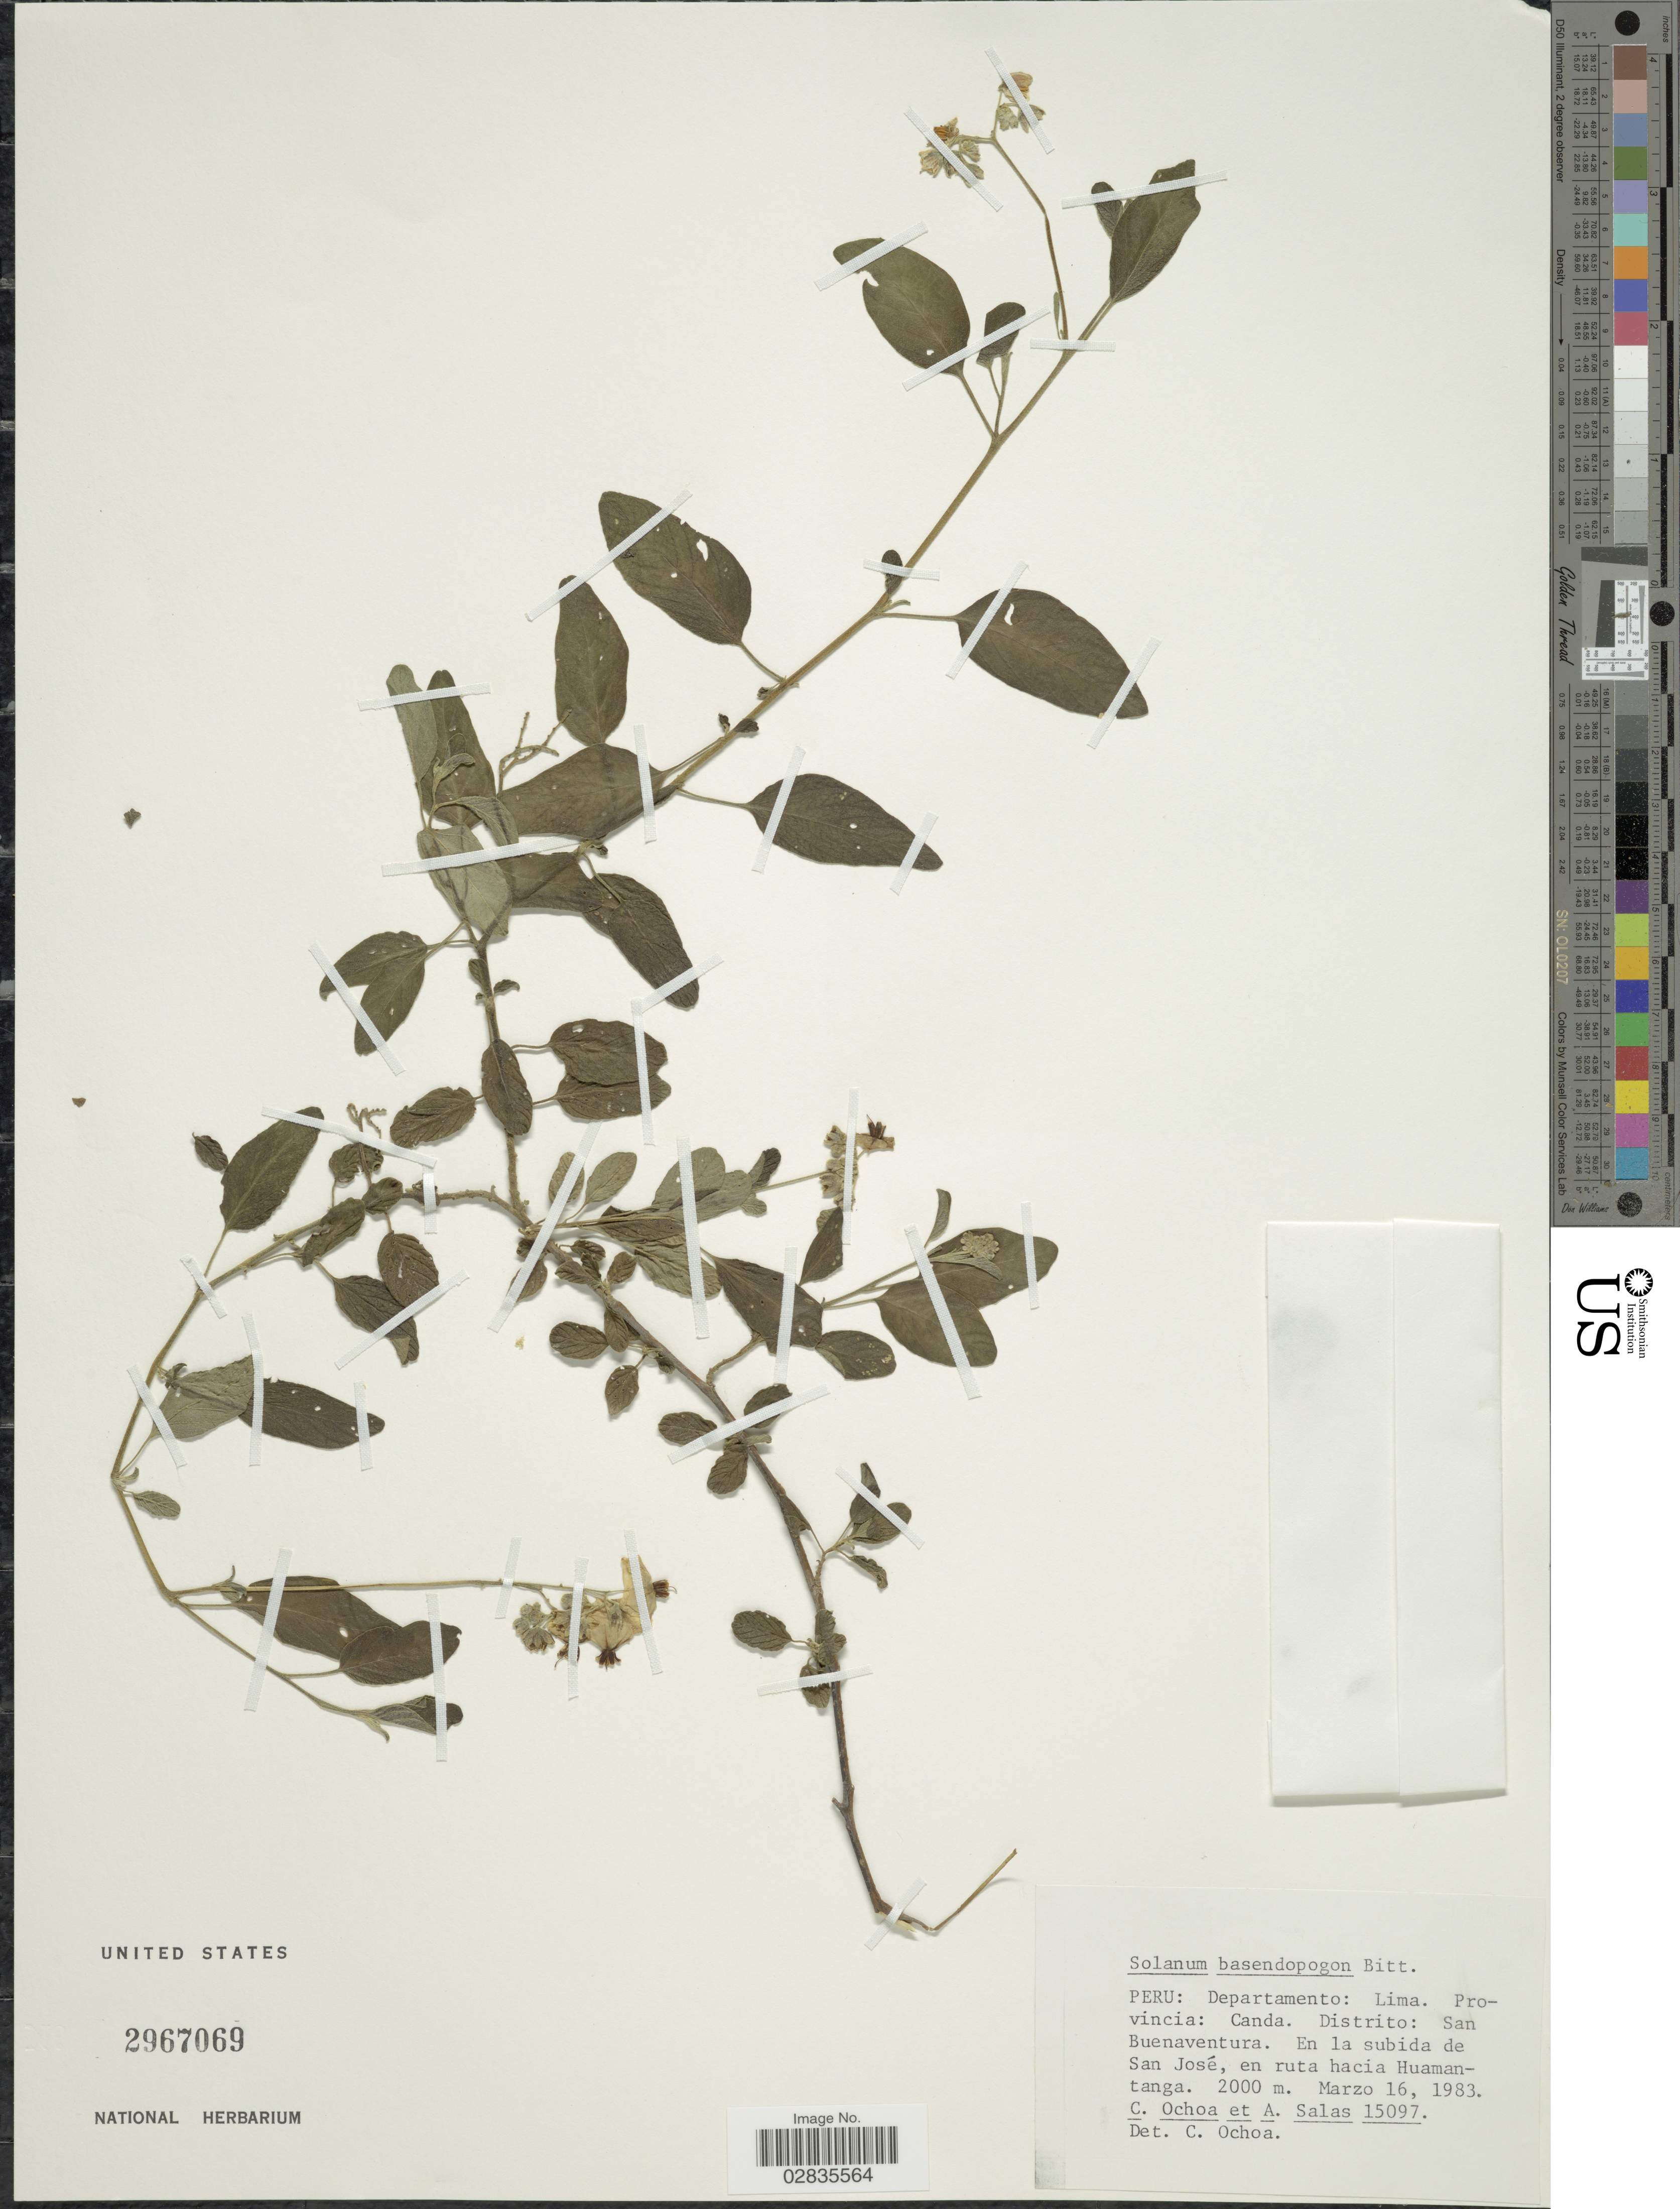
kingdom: Plantae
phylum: Tracheophyta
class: Magnoliopsida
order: Solanales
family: Solanaceae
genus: Solanum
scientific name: Solanum basendopogon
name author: Bitter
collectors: C. Ochoa & A. Salas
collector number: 15097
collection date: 1983-03-16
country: Peru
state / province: Lima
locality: Departamento: Lima, Provincia: Canda, Distrito: San Buenaventura, en la subida de San José, en ruta hacia Huamantanga.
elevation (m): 2000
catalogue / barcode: US 2967069